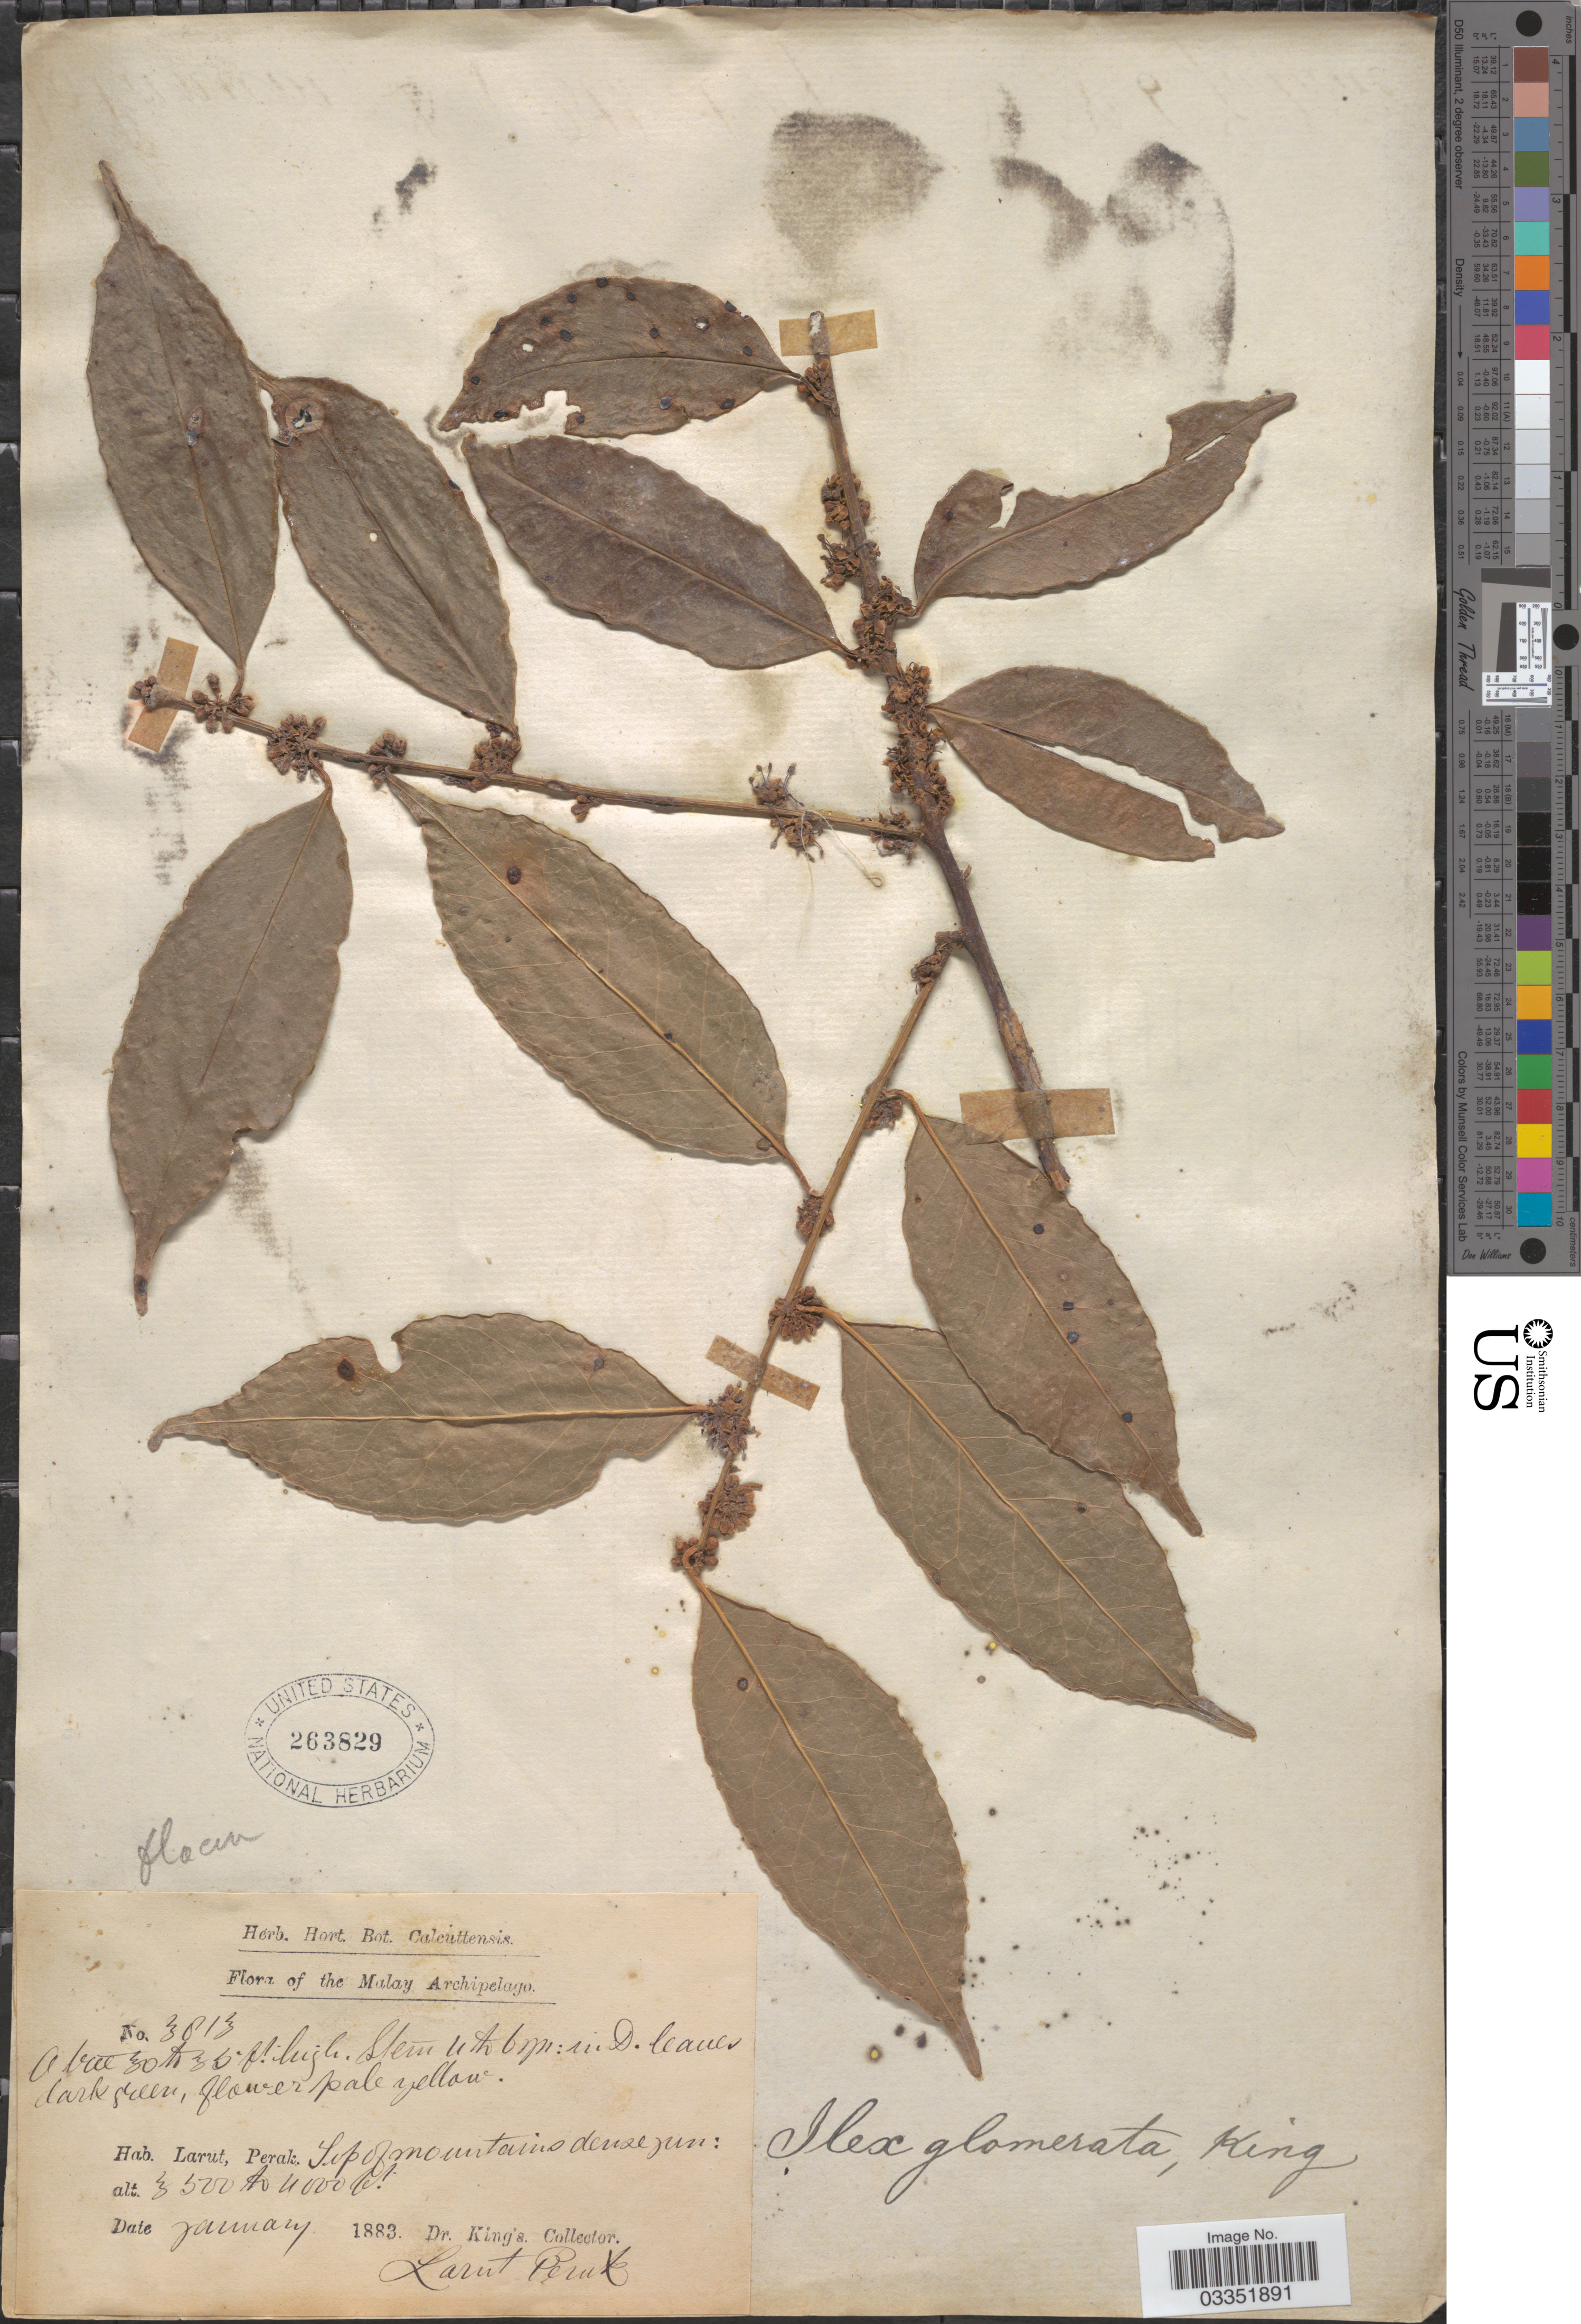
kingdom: Plantae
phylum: Tracheophyta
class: Magnoliopsida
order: Aquifoliales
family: Aquifoliaceae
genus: Ilex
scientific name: Ilex glomerata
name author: King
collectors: Dr. King's collector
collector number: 3813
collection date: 1883-01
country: Malaysia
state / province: Perak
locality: Malay Archipelago. Larut. Top of mountains.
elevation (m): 1067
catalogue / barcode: US 263829